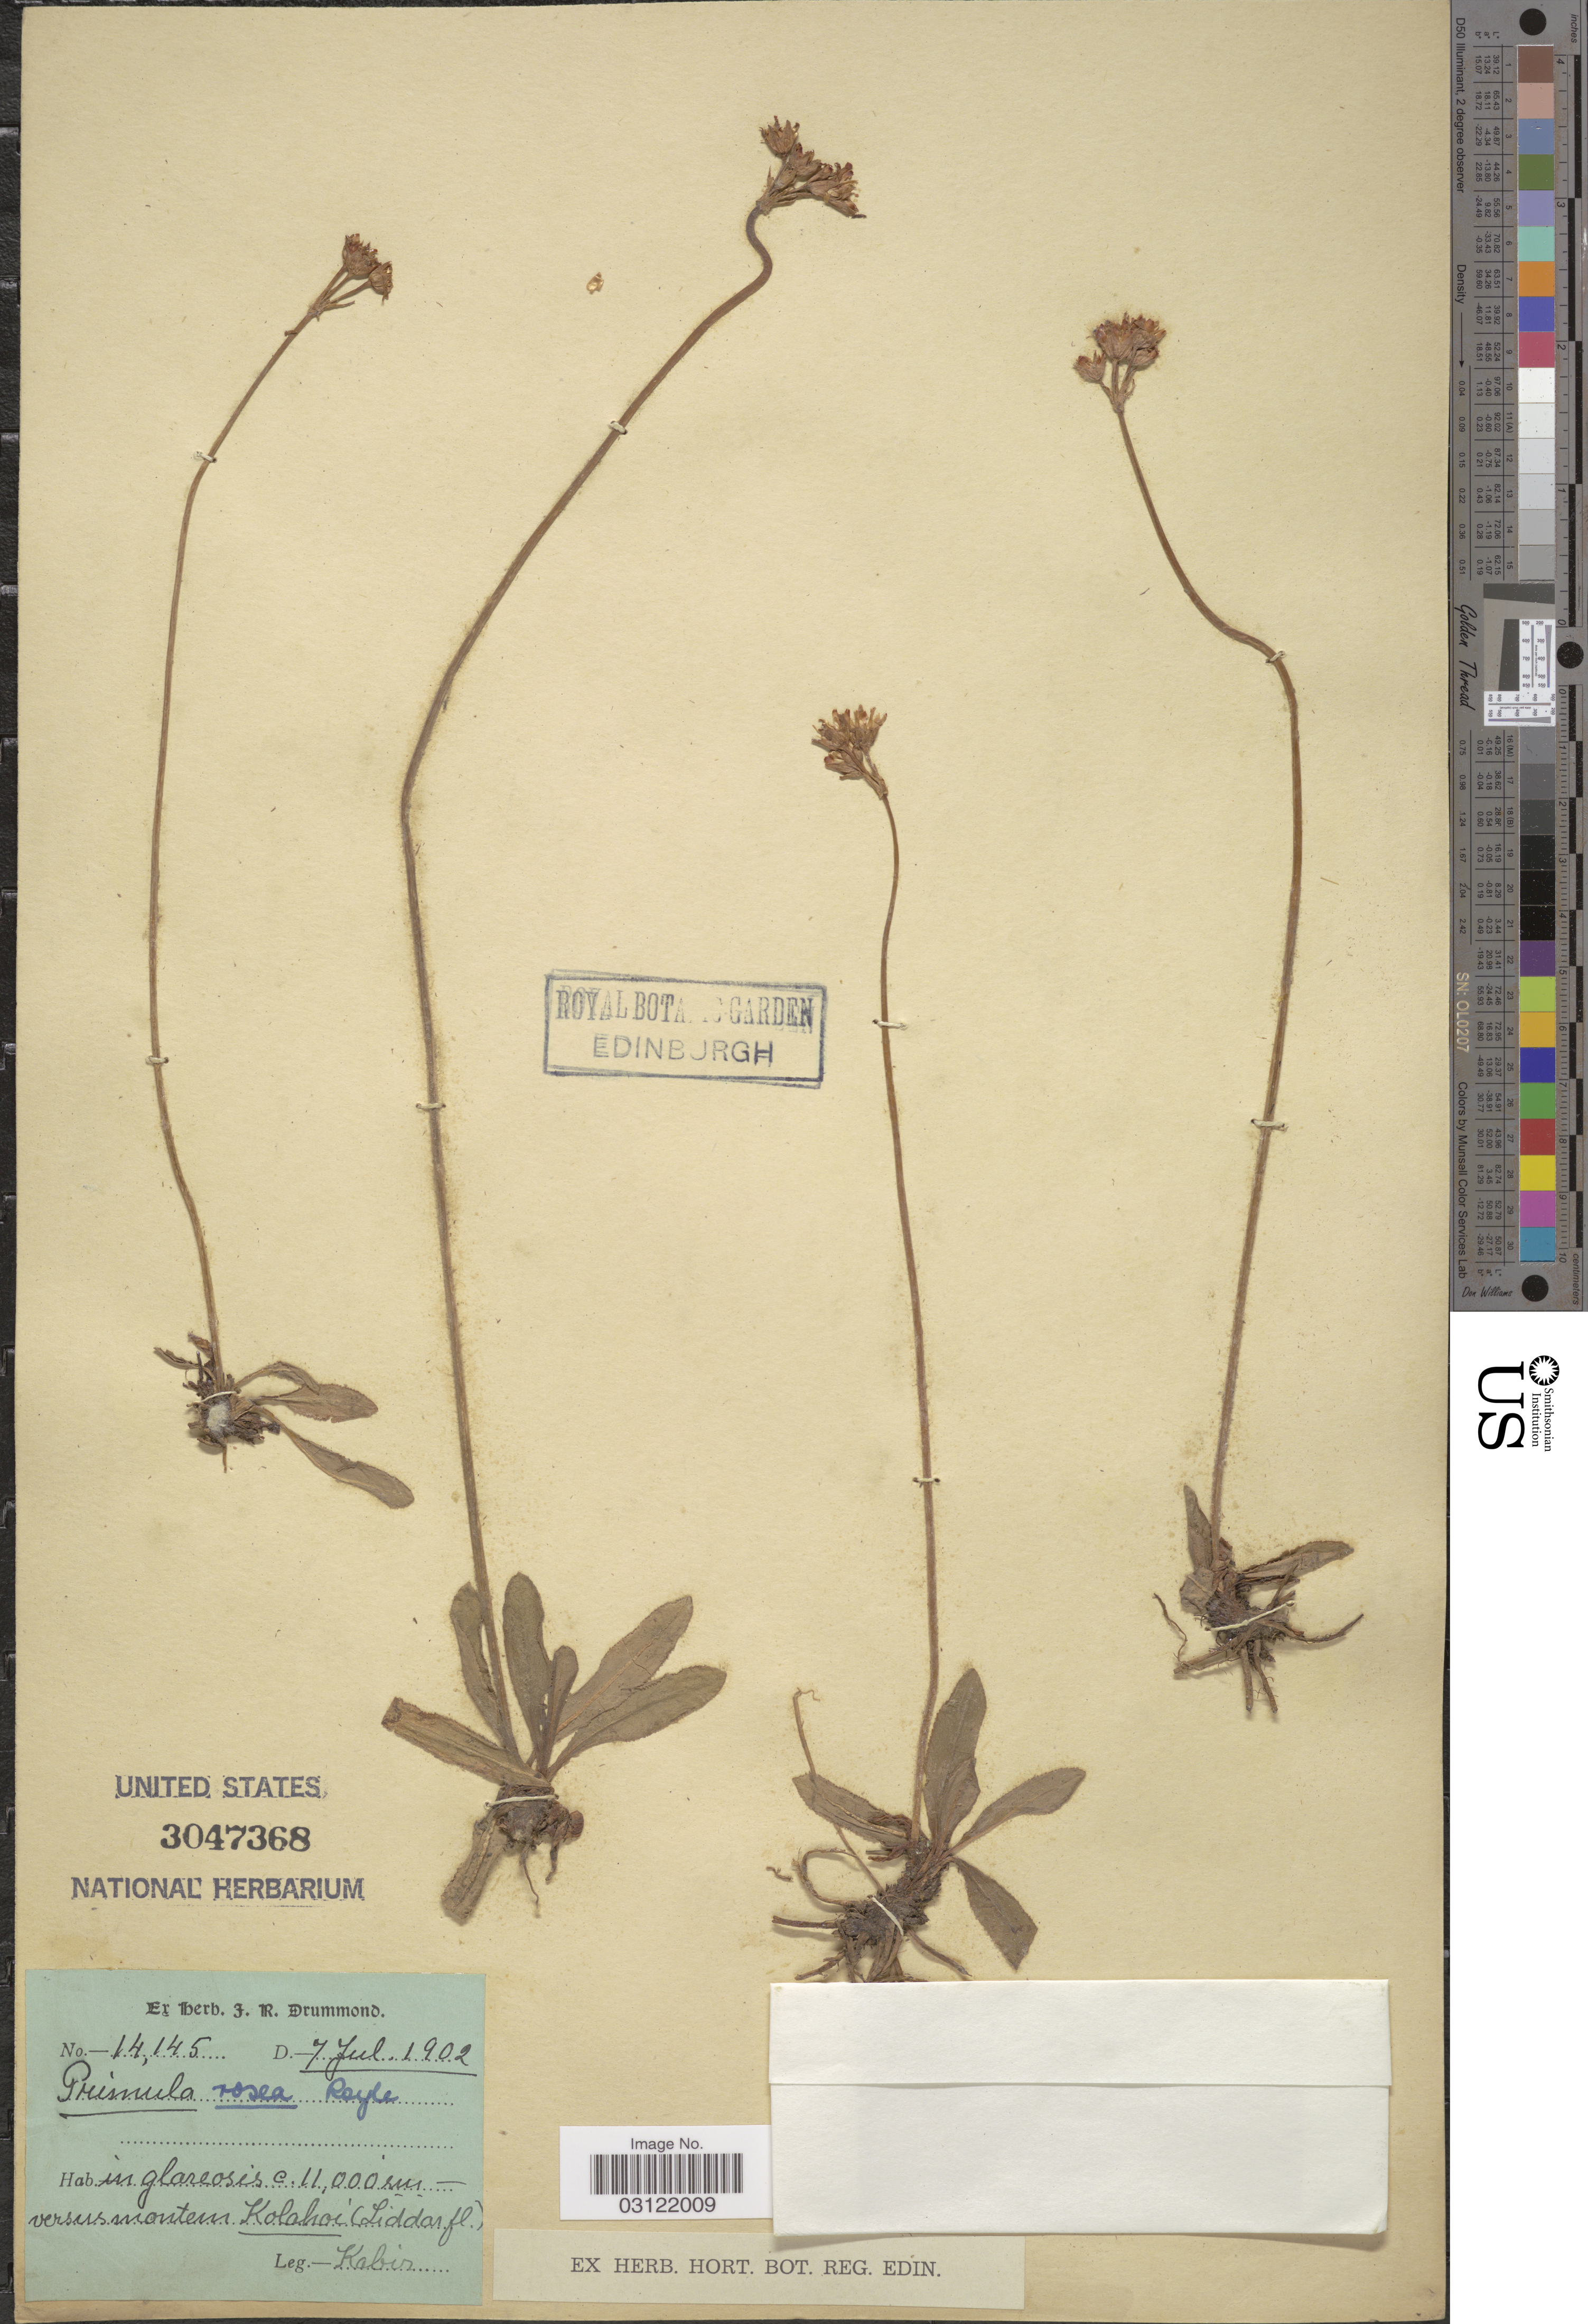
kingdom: Plantae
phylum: Tracheophyta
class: Magnoliopsida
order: Ericales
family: Primulaceae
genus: Primula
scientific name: Primula rosea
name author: Royle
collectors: Kabir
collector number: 14145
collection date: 1902-07-07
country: India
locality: In glareosis c. 11000 sm - versus montem Kolahoi (Liddar fl.).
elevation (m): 11000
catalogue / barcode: US 3047368